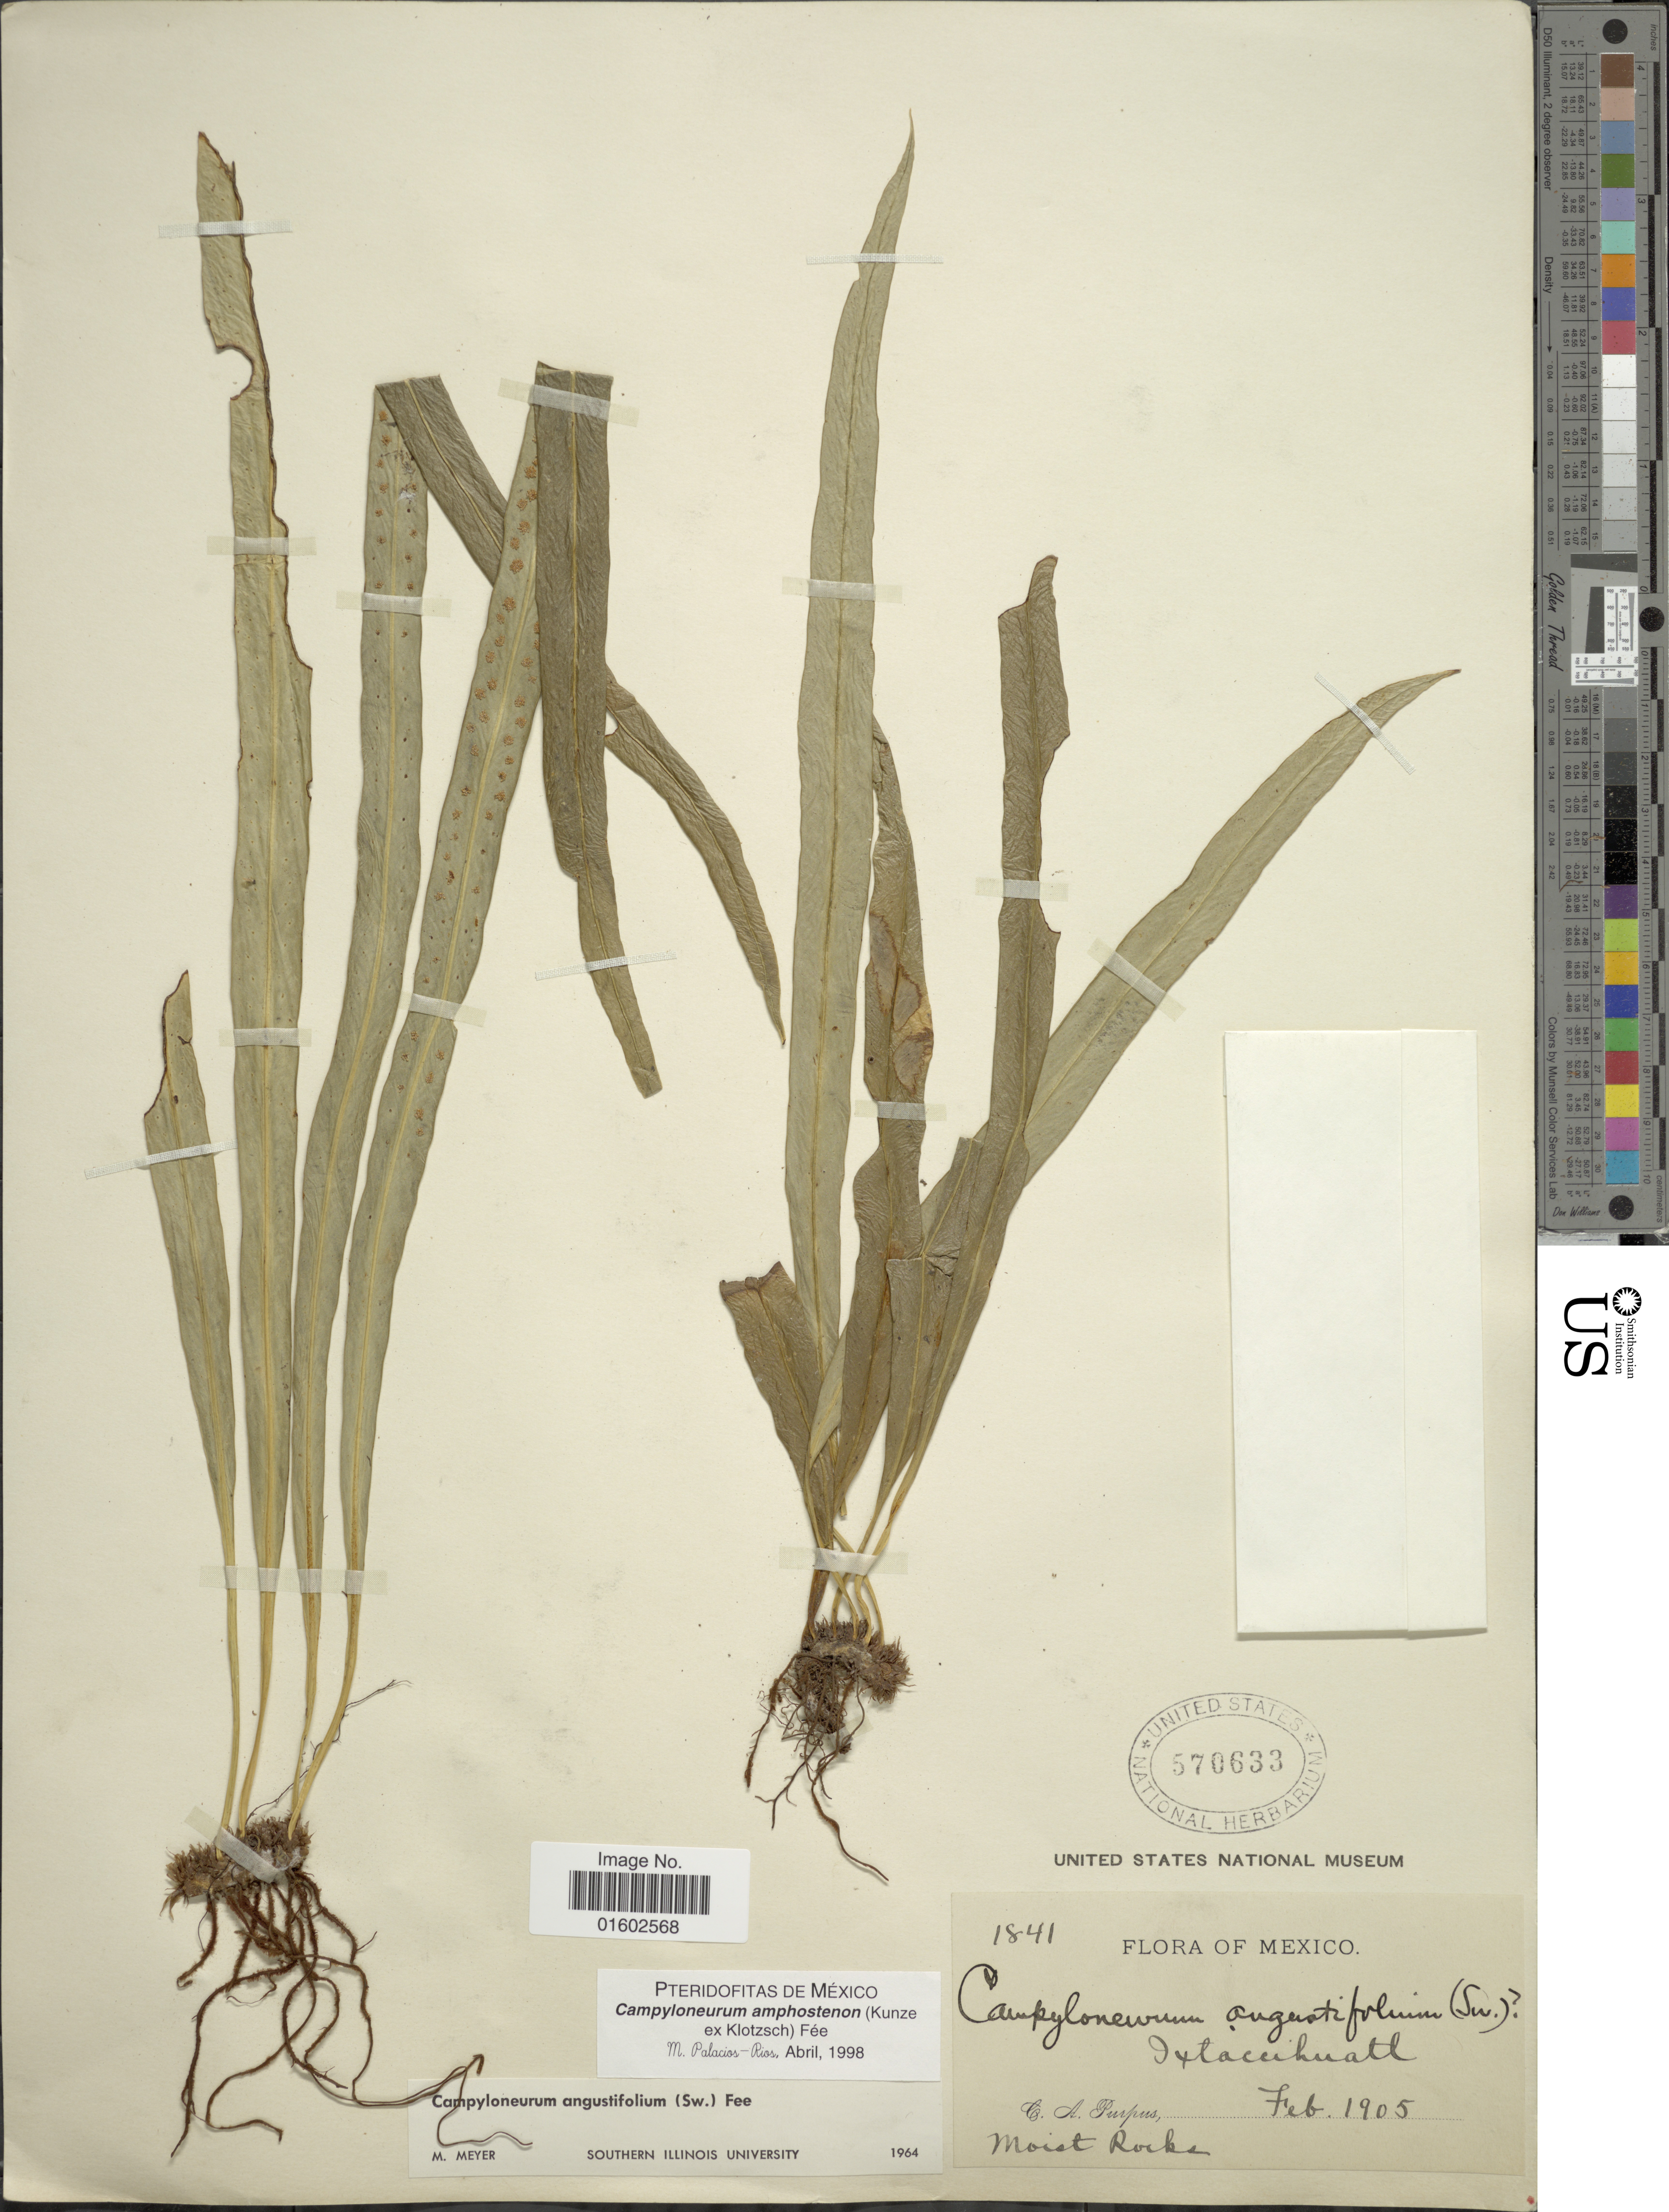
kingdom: Plantae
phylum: Tracheophyta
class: Polypodiopsida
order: Polypodiales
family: Polypodiaceae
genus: Campyloneurum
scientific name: Campyloneurum amphostenon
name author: (Kunze ex Klotzsch) Fée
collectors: C. A. Purpus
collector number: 1841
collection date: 1905-02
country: Mexico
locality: Iztaccihuatl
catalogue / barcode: US 570633